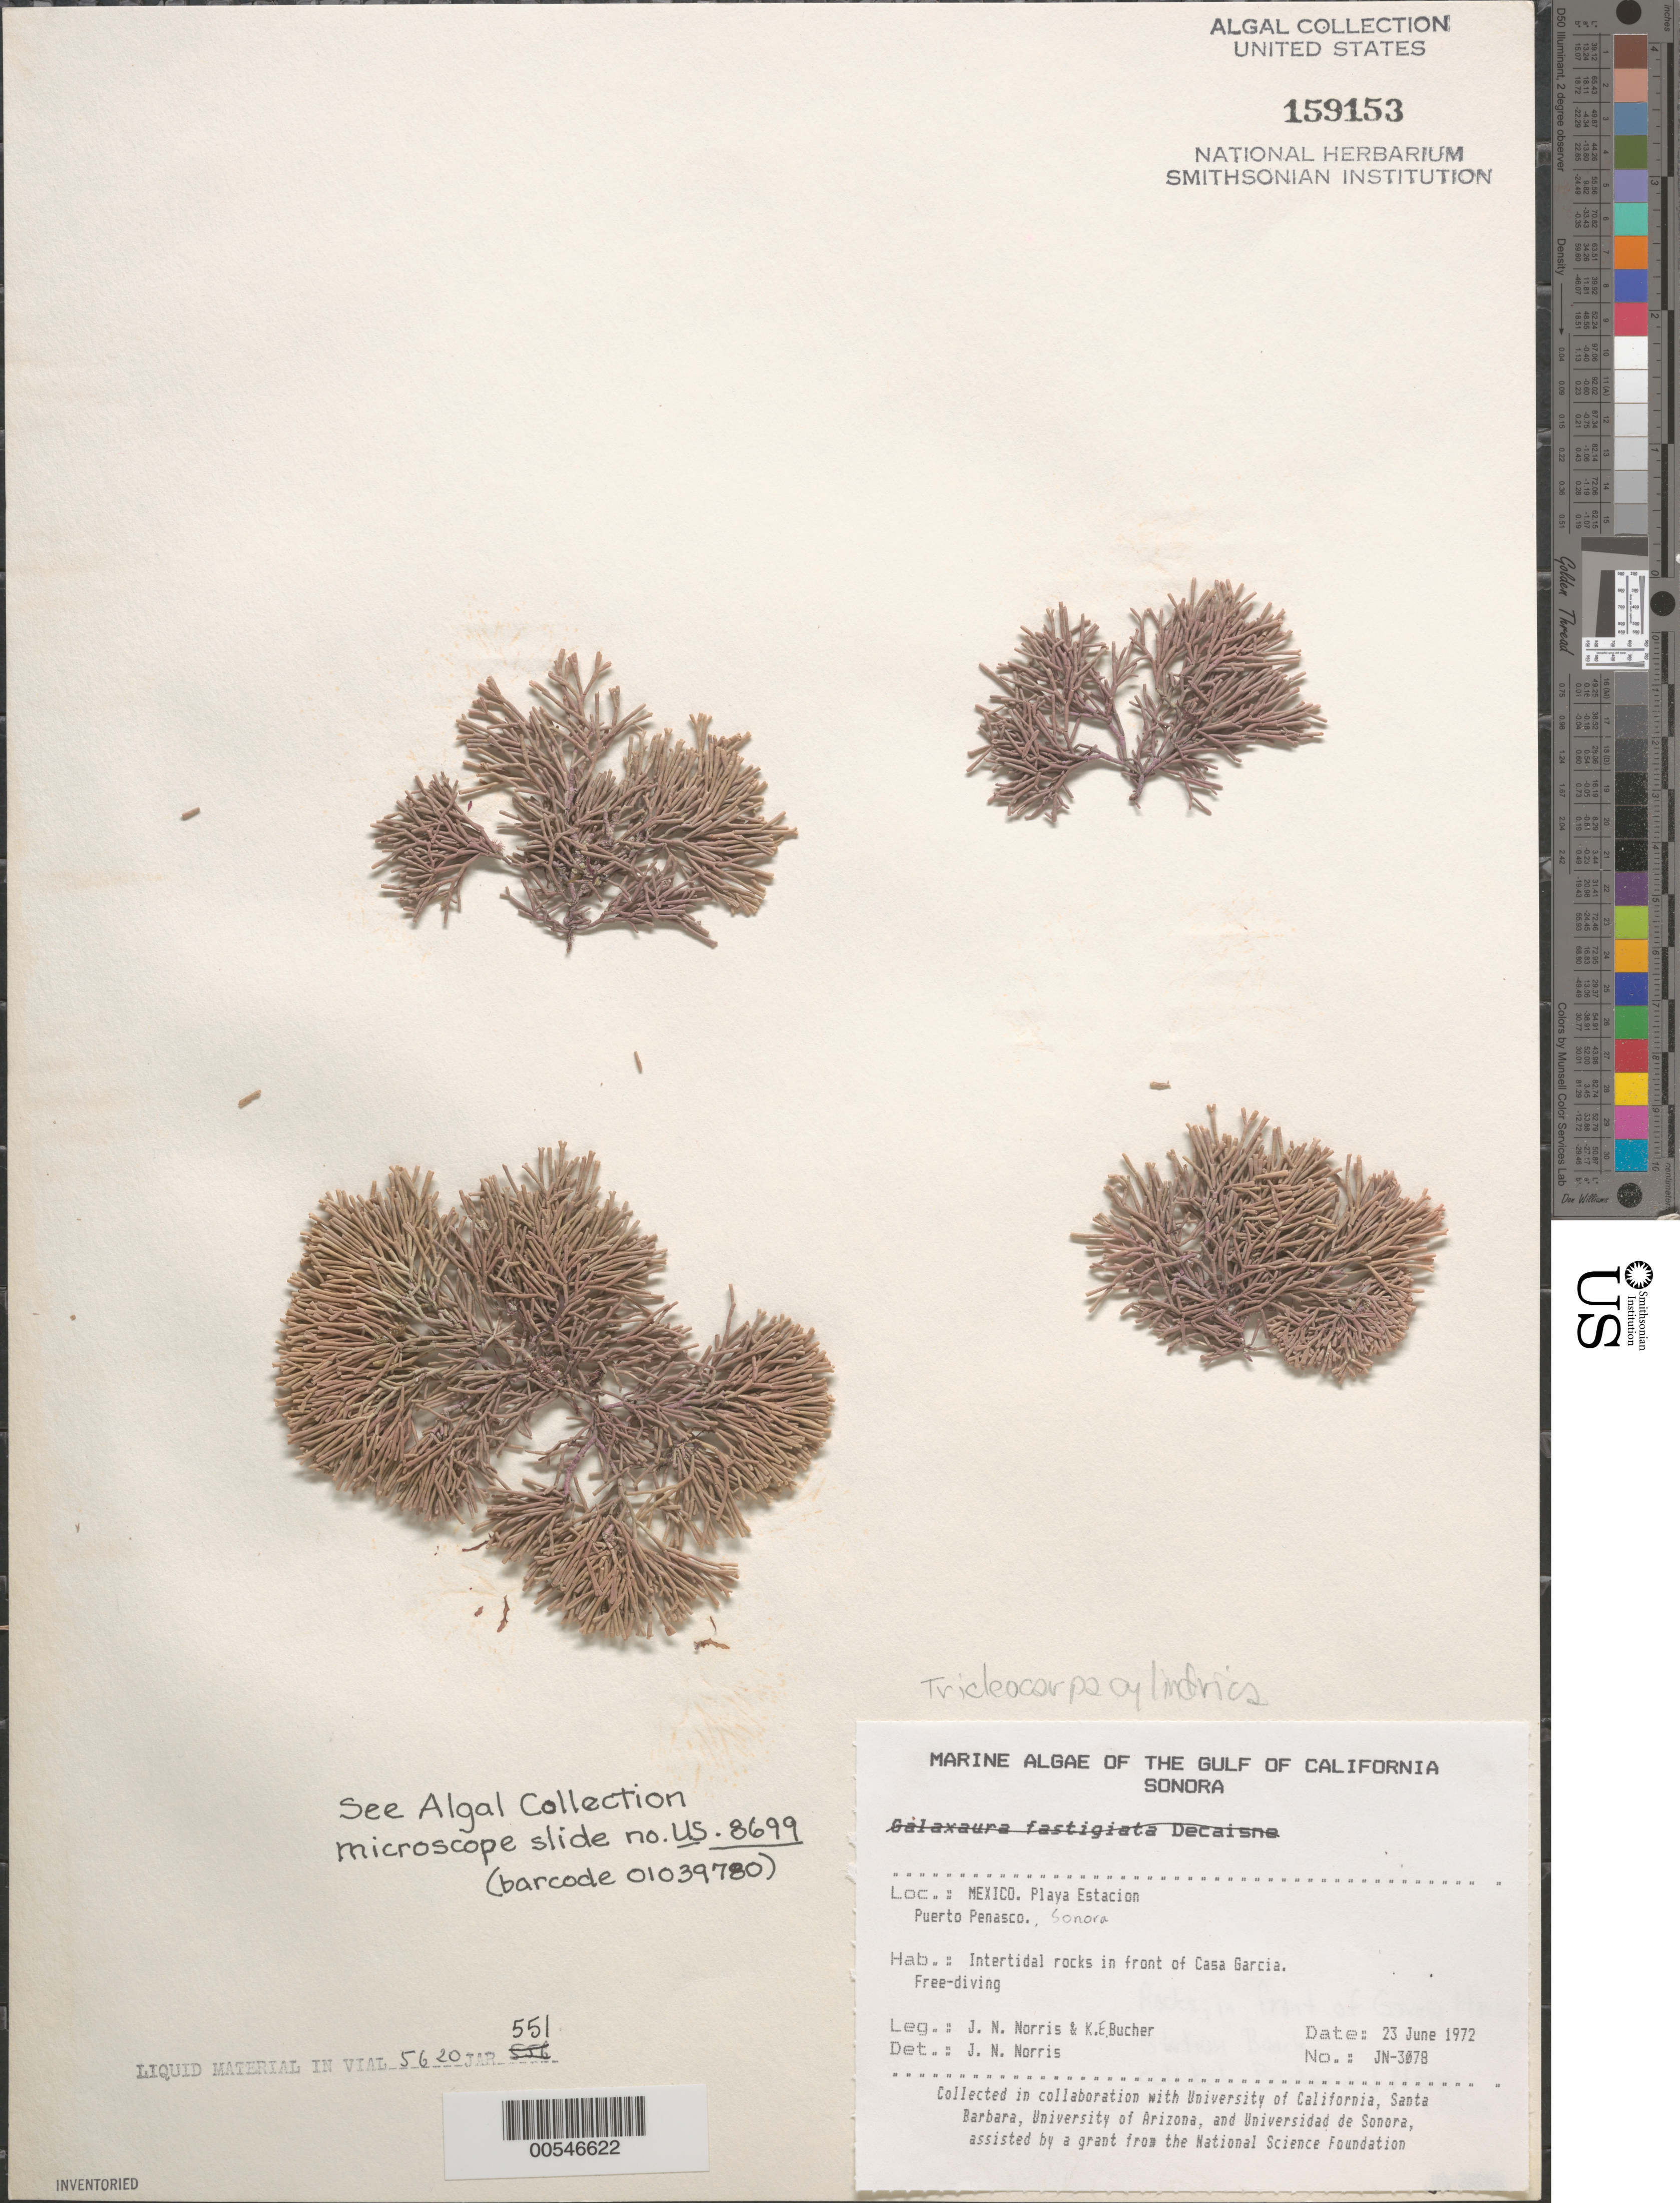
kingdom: Plantae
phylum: Rhodophyta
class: Florideophyceae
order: Nemaliales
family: Galaxauraceae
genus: Tricleocarpa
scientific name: Tricleocarpa cylindrica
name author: (Ellis & Sol.) Huisman & Borowitzka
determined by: Norris, James N.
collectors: J. N. Norris & K. E. Bucher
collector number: JN-3078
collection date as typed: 23 Jun 1972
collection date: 1972-06-23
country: Mexico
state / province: Sonora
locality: Playa Estacion, Puerto Penasco, Casa Garcia shore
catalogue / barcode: US 159153